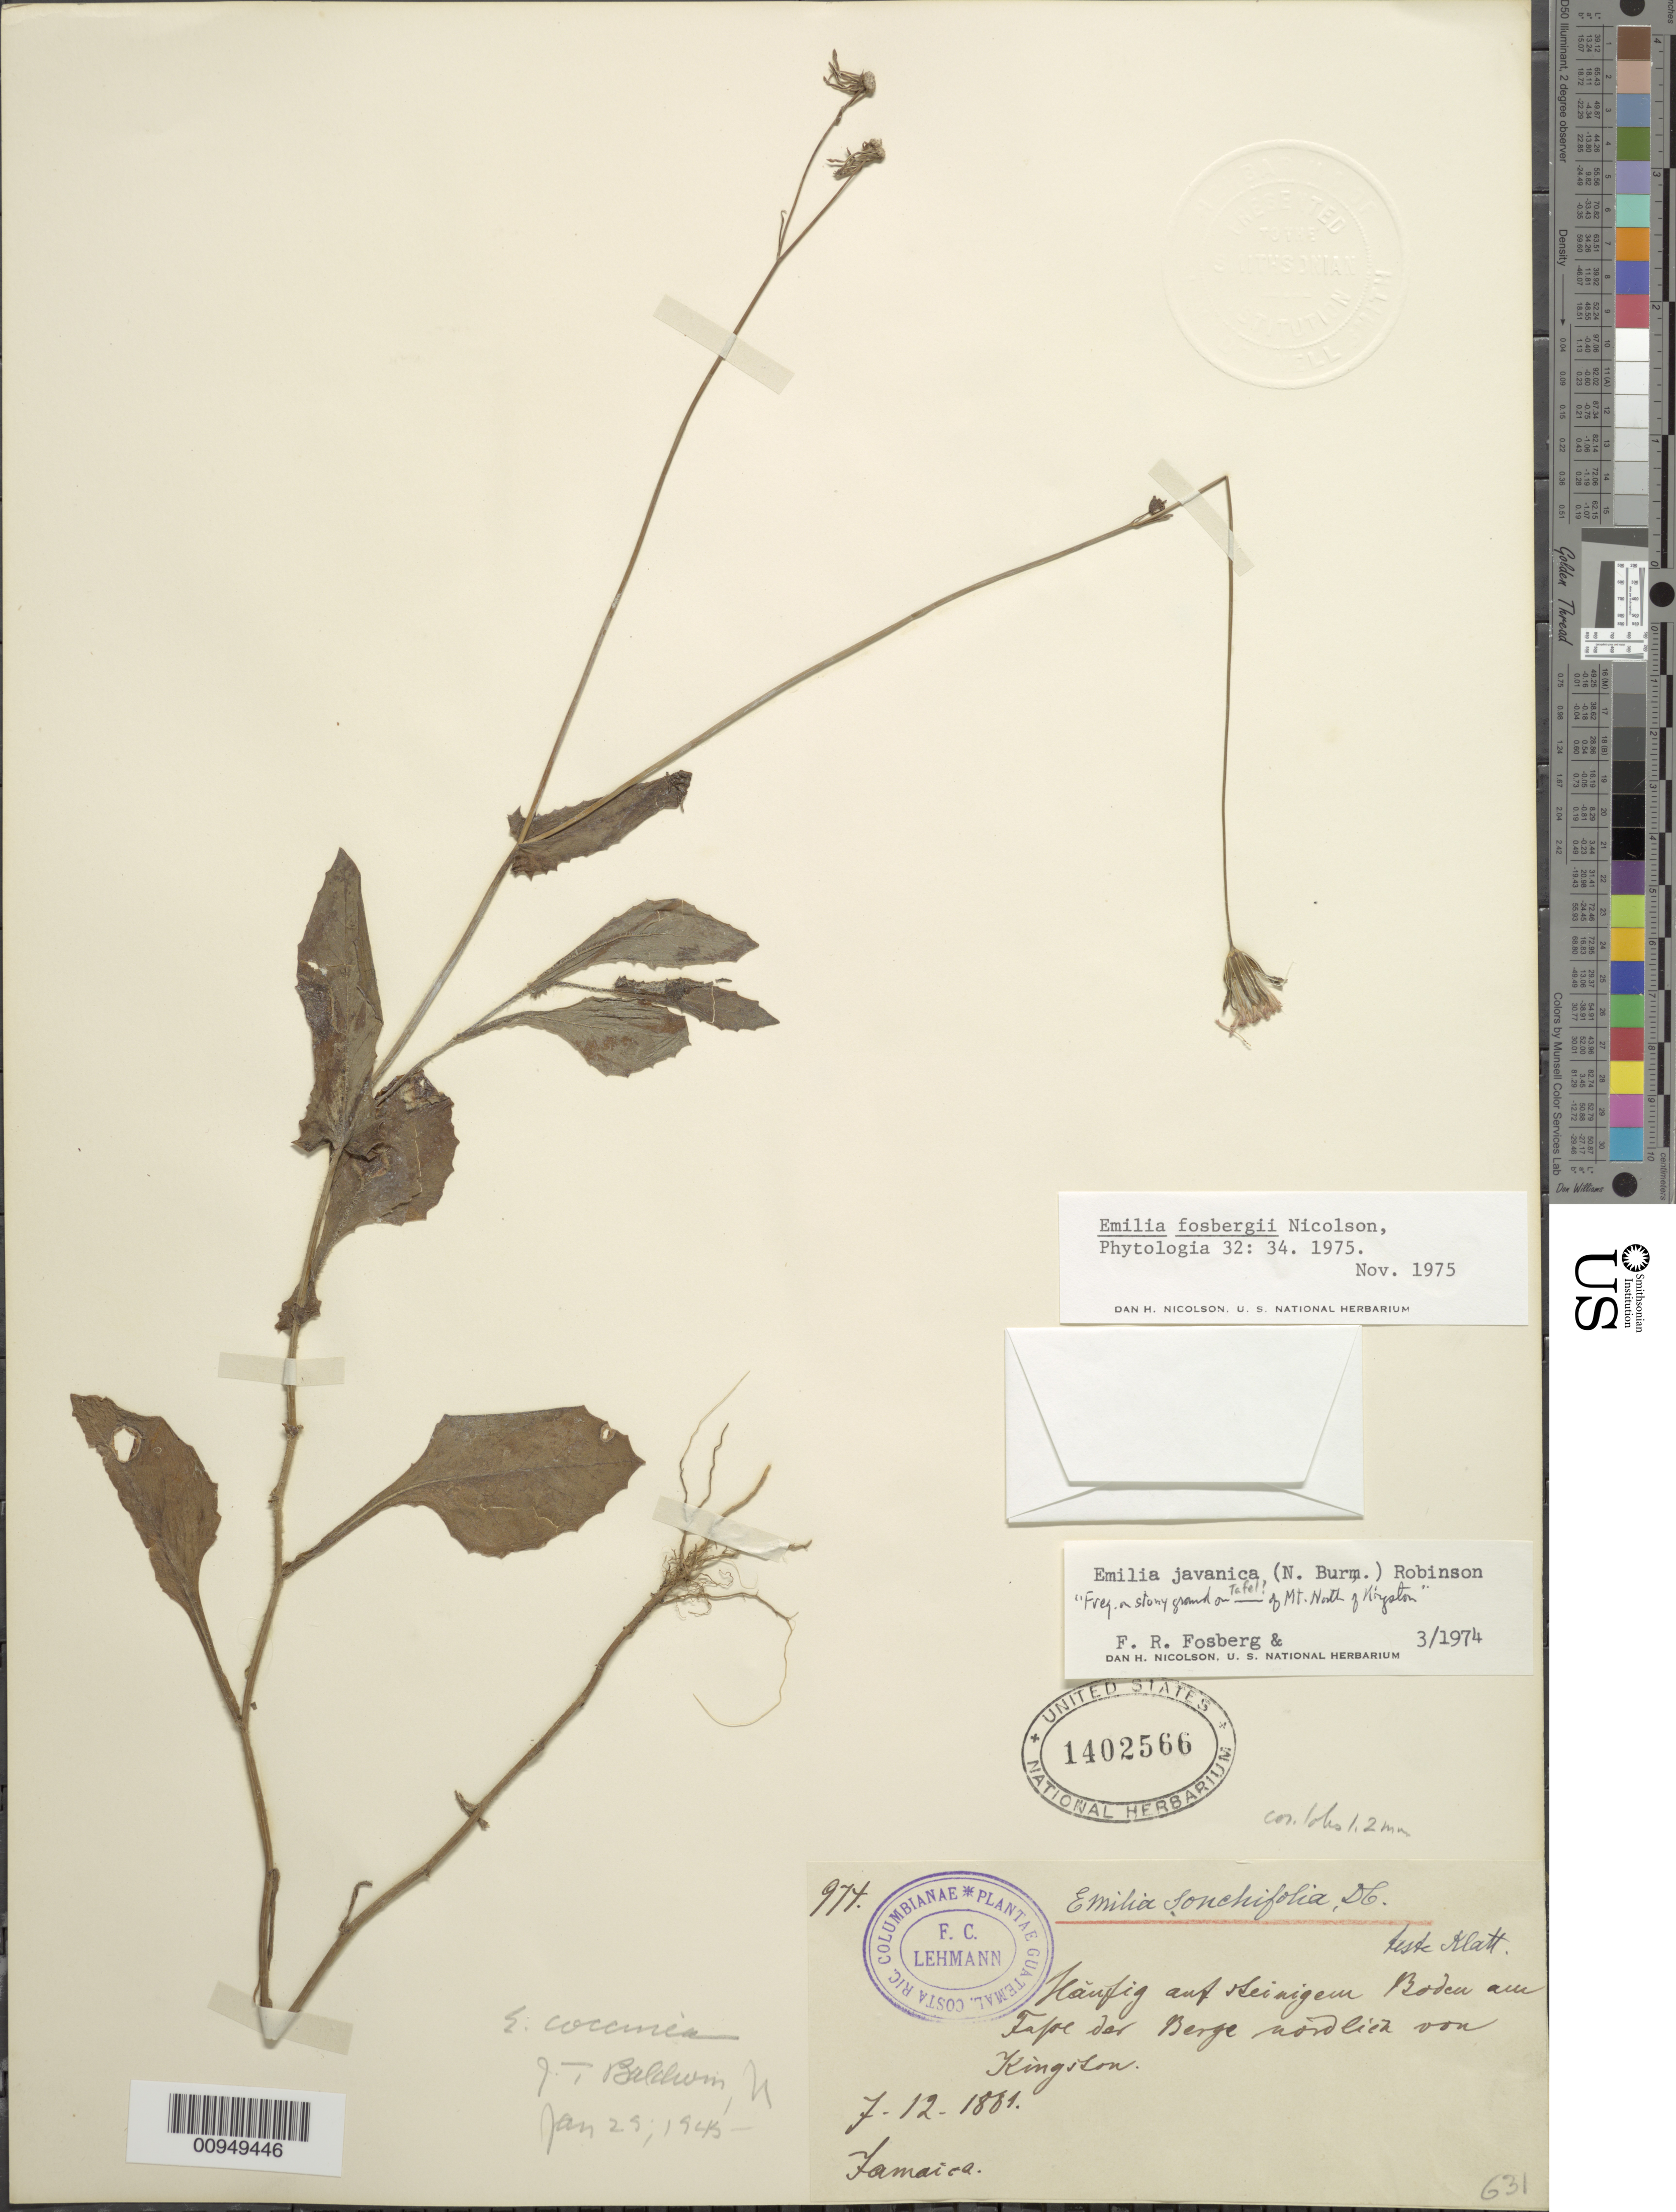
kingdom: Plantae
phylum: Tracheophyta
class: Magnoliopsida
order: Asterales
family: Asteraceae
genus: Emilia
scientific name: Emilia fosbergii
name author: Nicolson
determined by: Nicolson, Dan H.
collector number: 974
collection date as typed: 07 Dec 1889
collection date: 1889-12-07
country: Jamaica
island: Jamaica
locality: "Hanfig aux Reinigewu Bodeu au Fape der Berge nordlick von" Kingston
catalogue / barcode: US 1402566